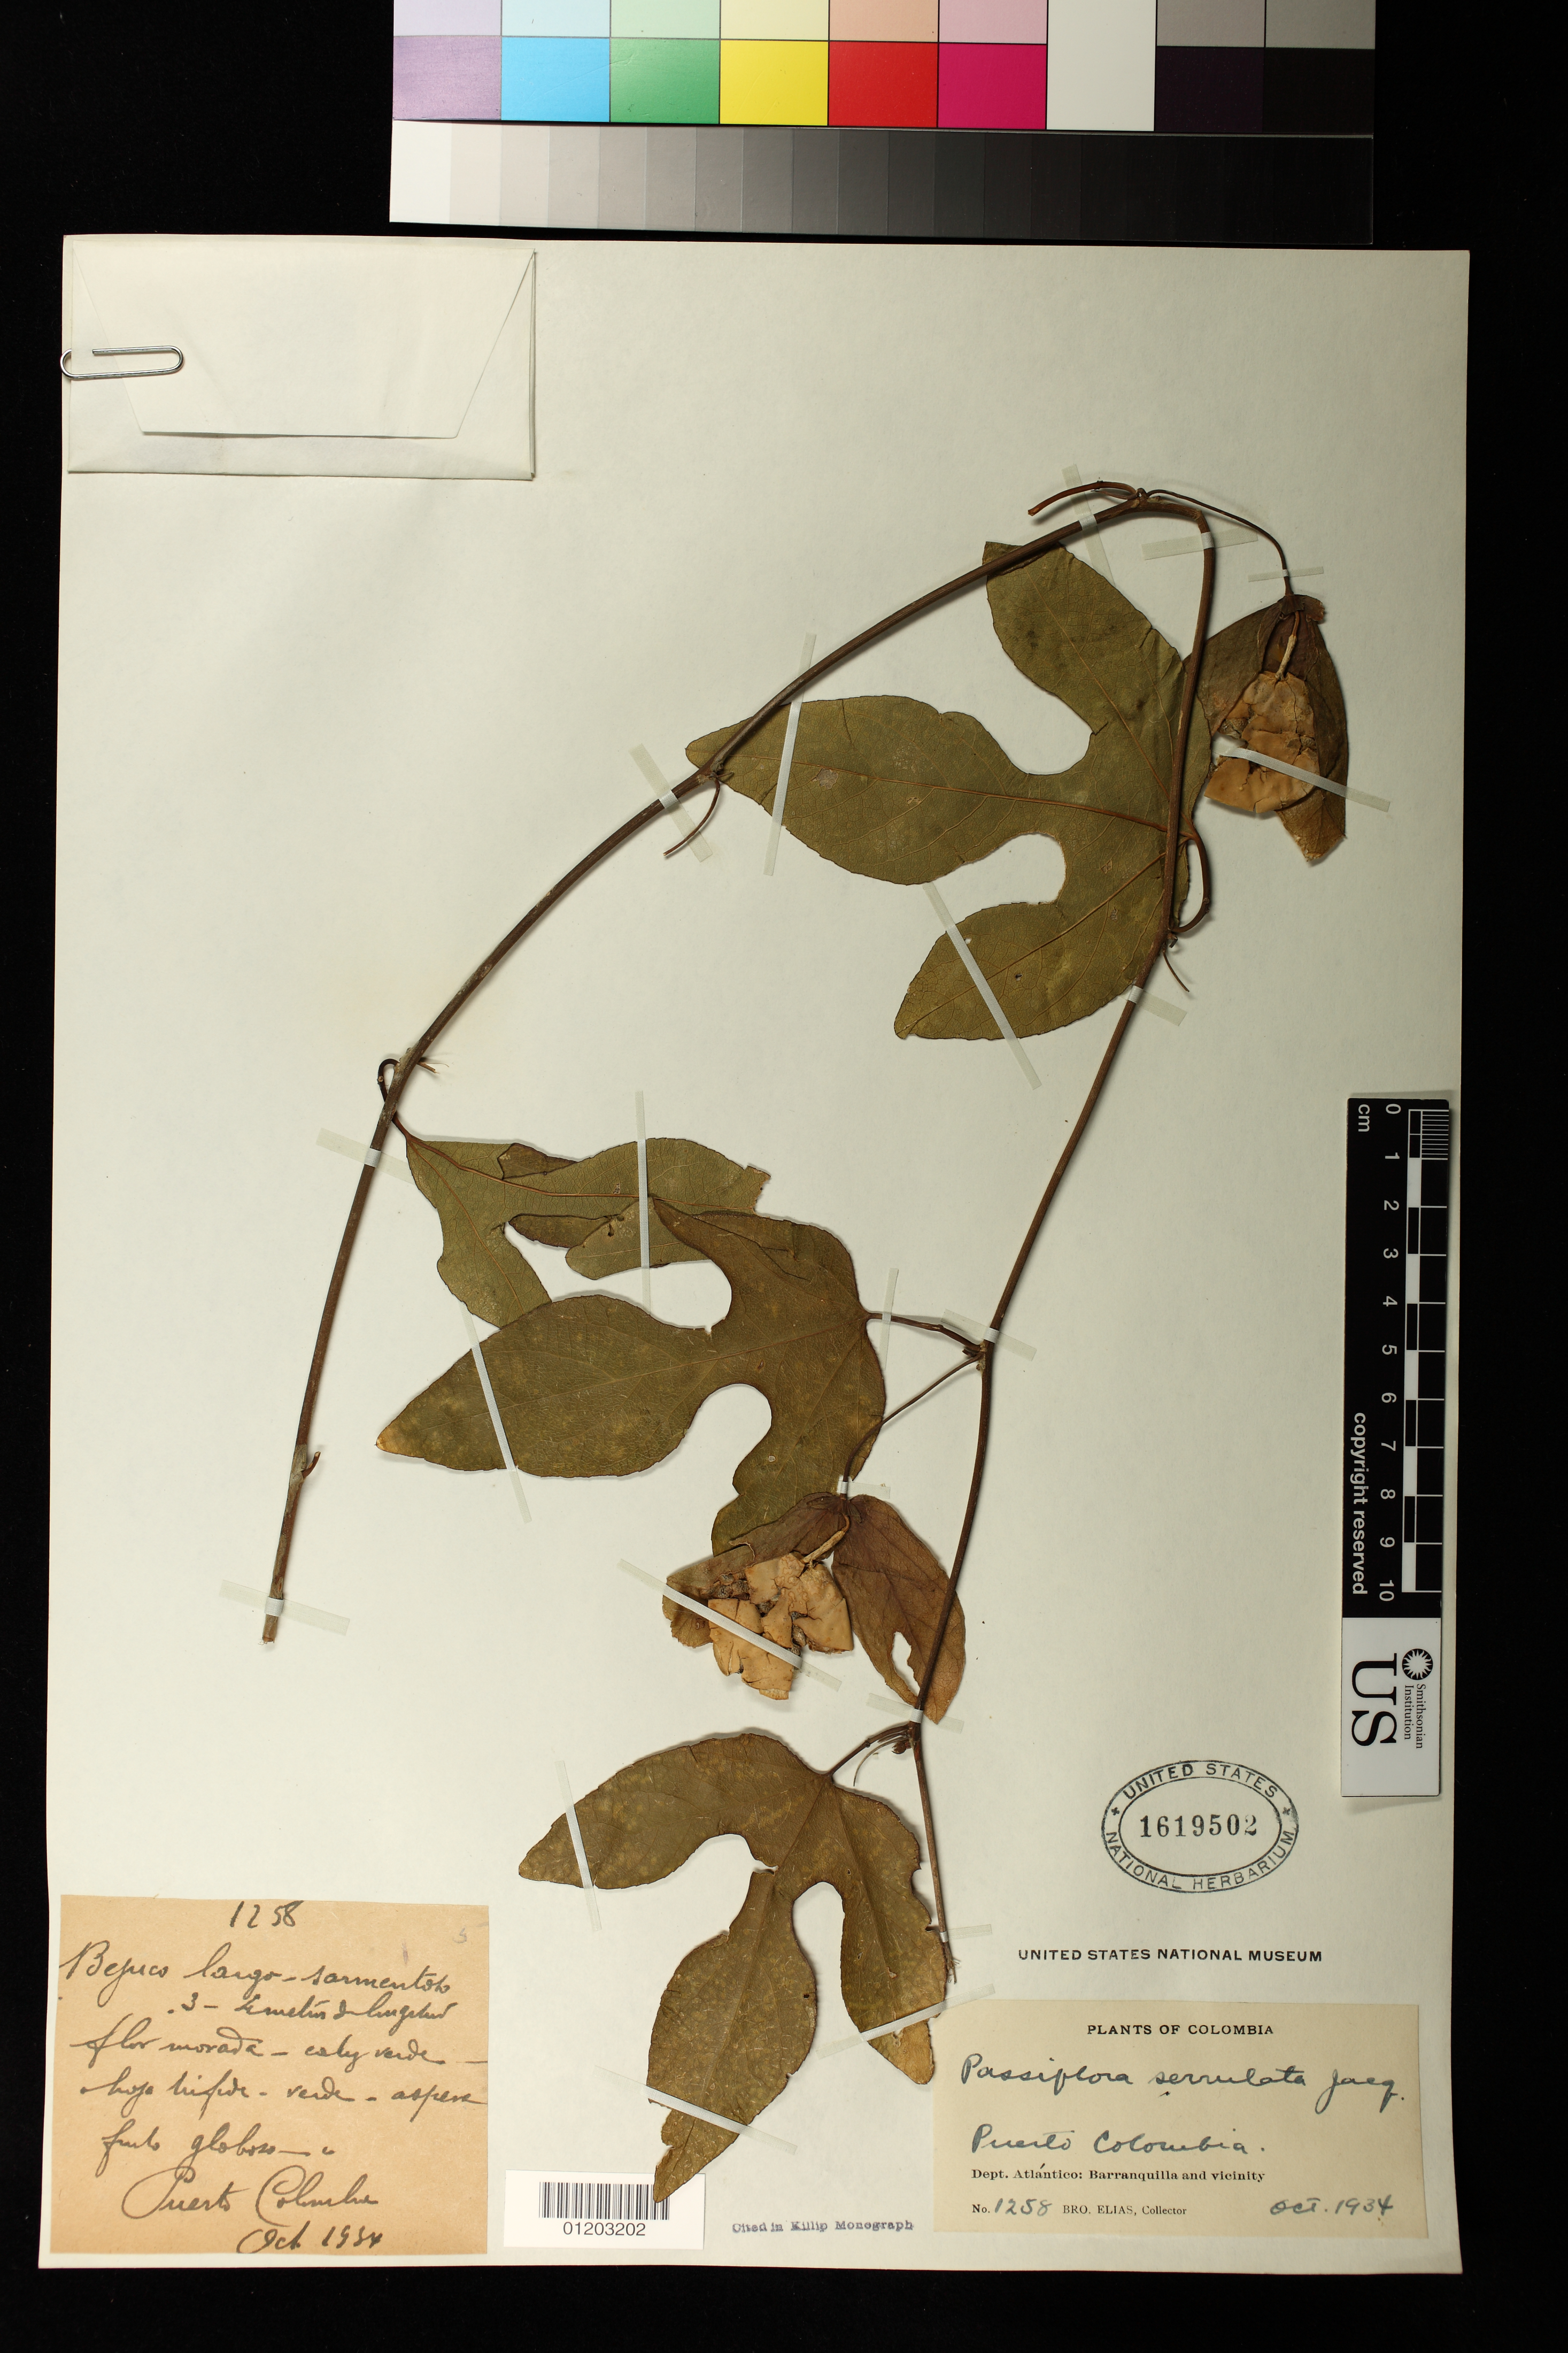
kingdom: Plantae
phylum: Tracheophyta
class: Magnoliopsida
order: Malpighiales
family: Passifloraceae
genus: Passiflora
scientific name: Passiflora serrulata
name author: Jacq.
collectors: Bro. Elias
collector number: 1258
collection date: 1934-10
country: Colombia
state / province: Atlántico/Guainía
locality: Puerto Colombia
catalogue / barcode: US 1619502